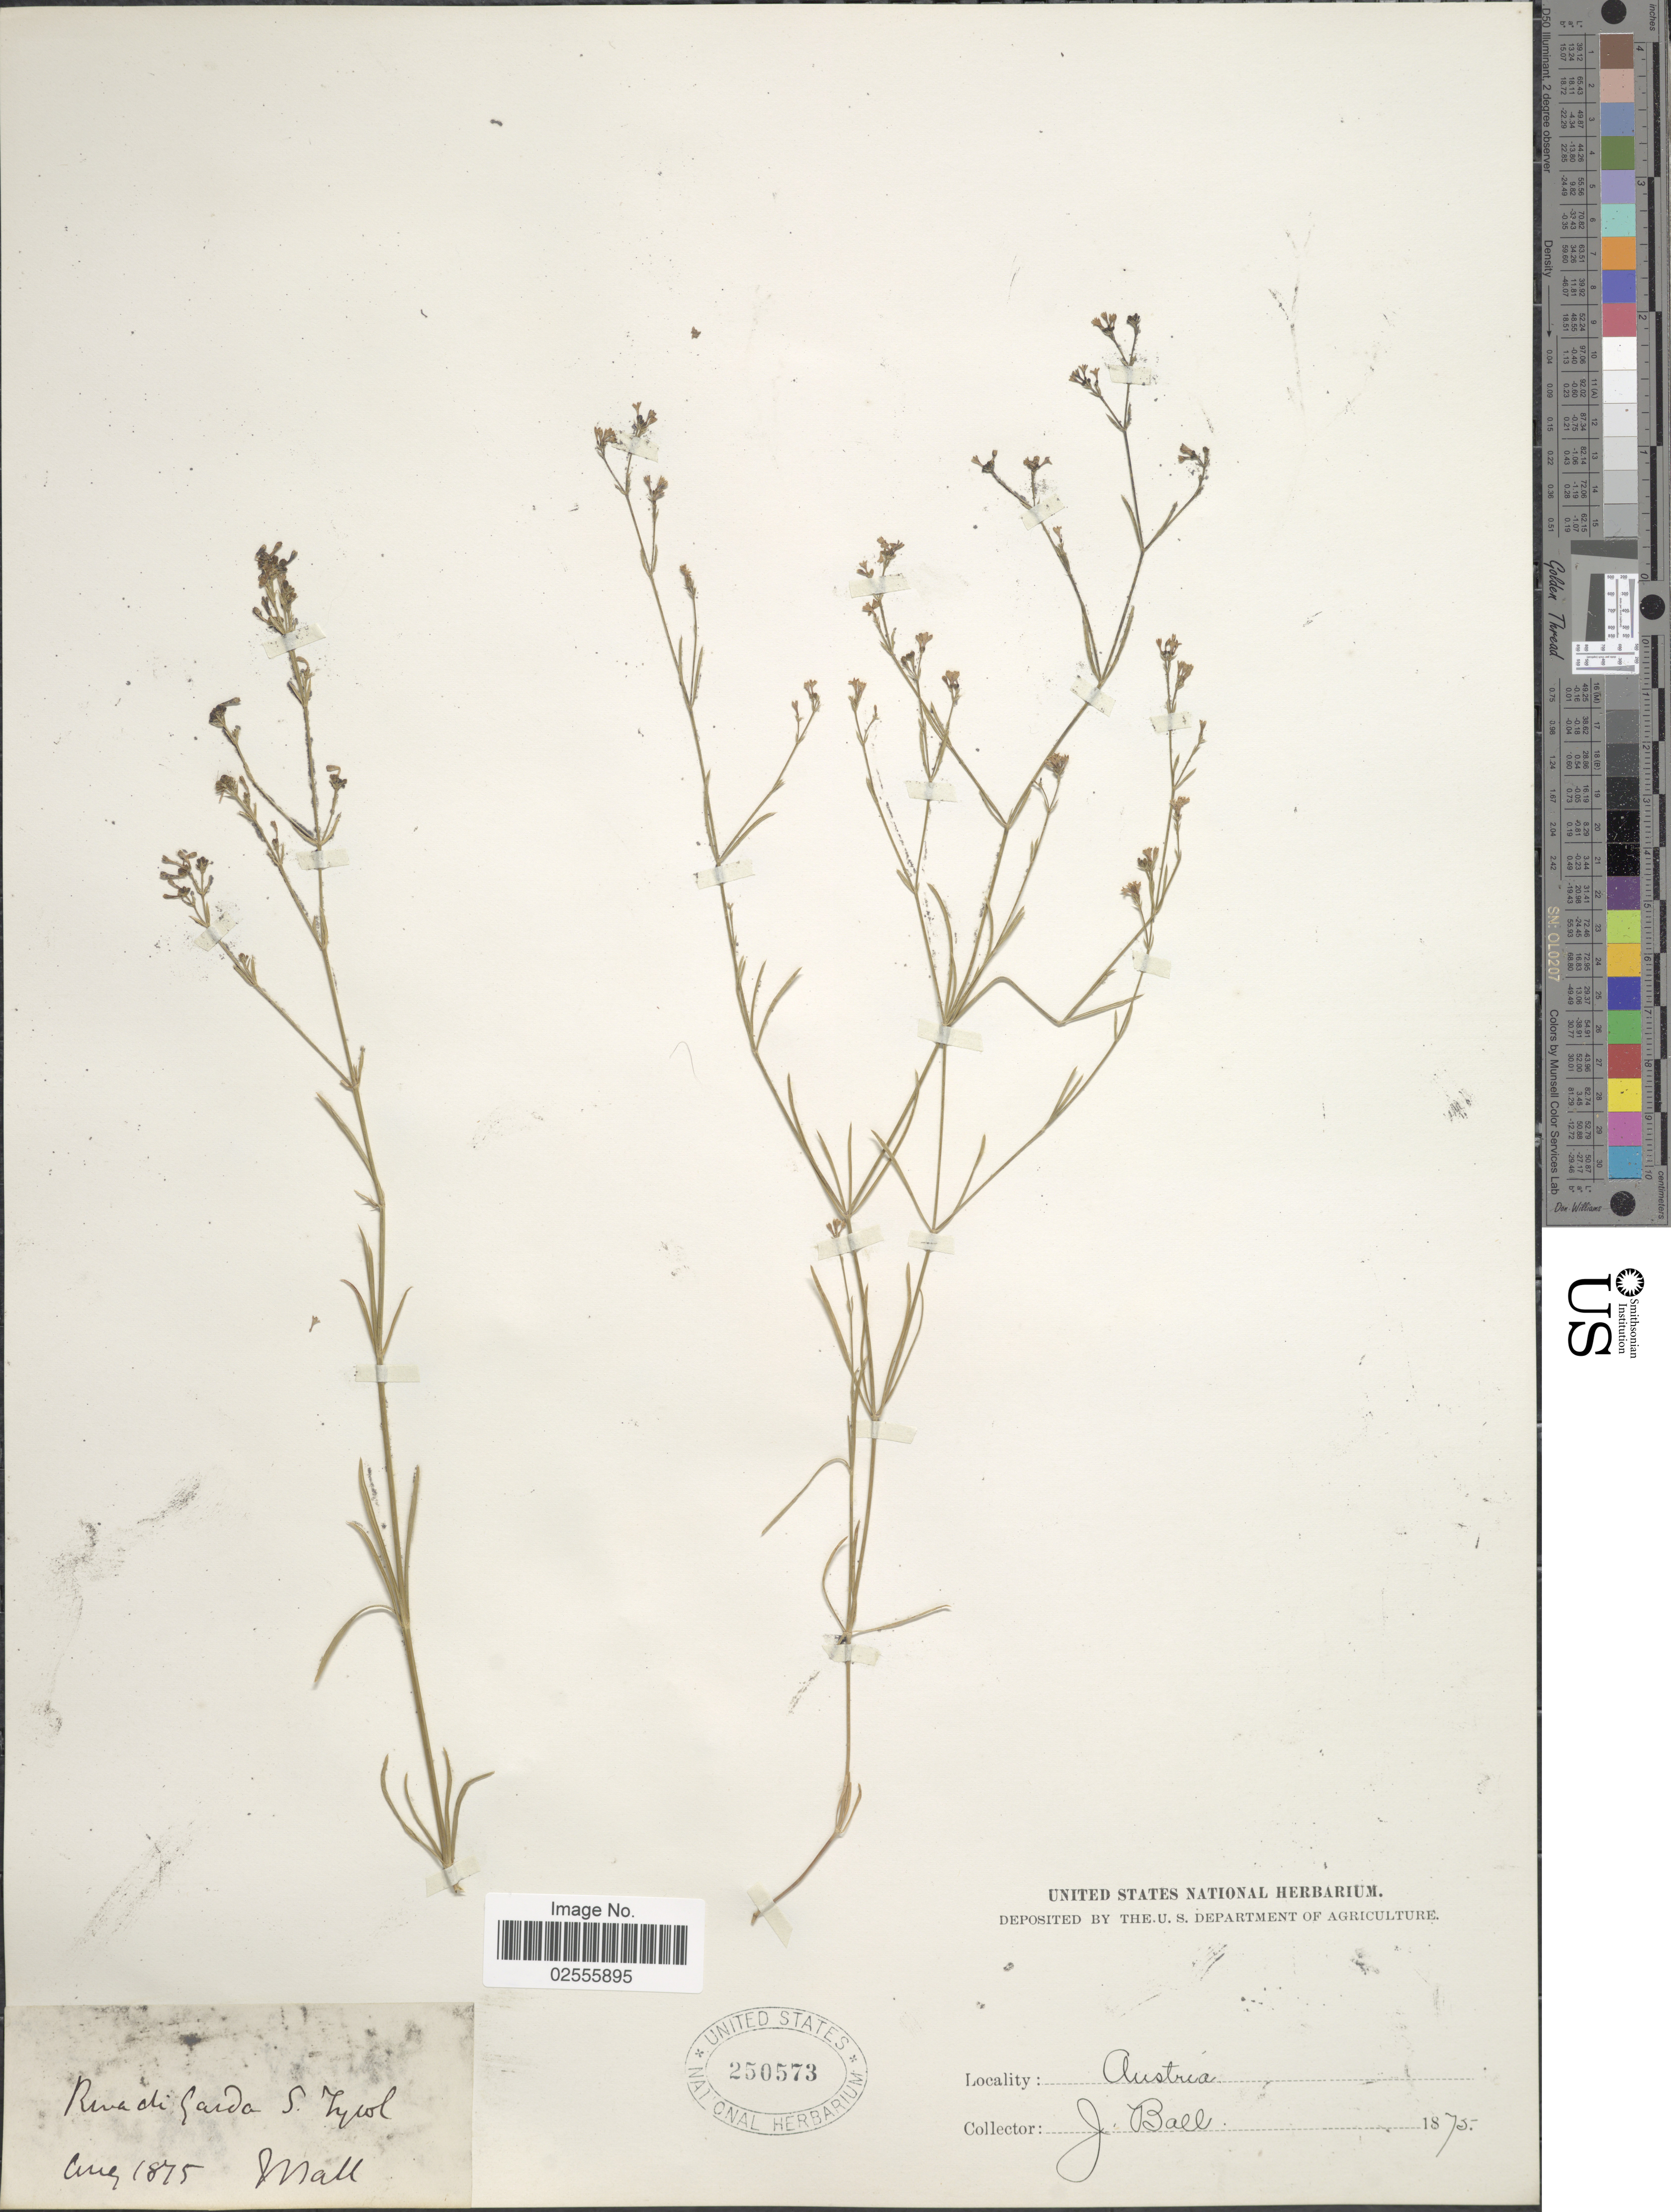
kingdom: Plantae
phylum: Tracheophyta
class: Magnoliopsida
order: Gentianales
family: Rubiaceae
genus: Asperula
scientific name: Asperula sp.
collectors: J. Ball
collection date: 1875-08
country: Italy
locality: Riva di garda S. Tyrol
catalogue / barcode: US 250573